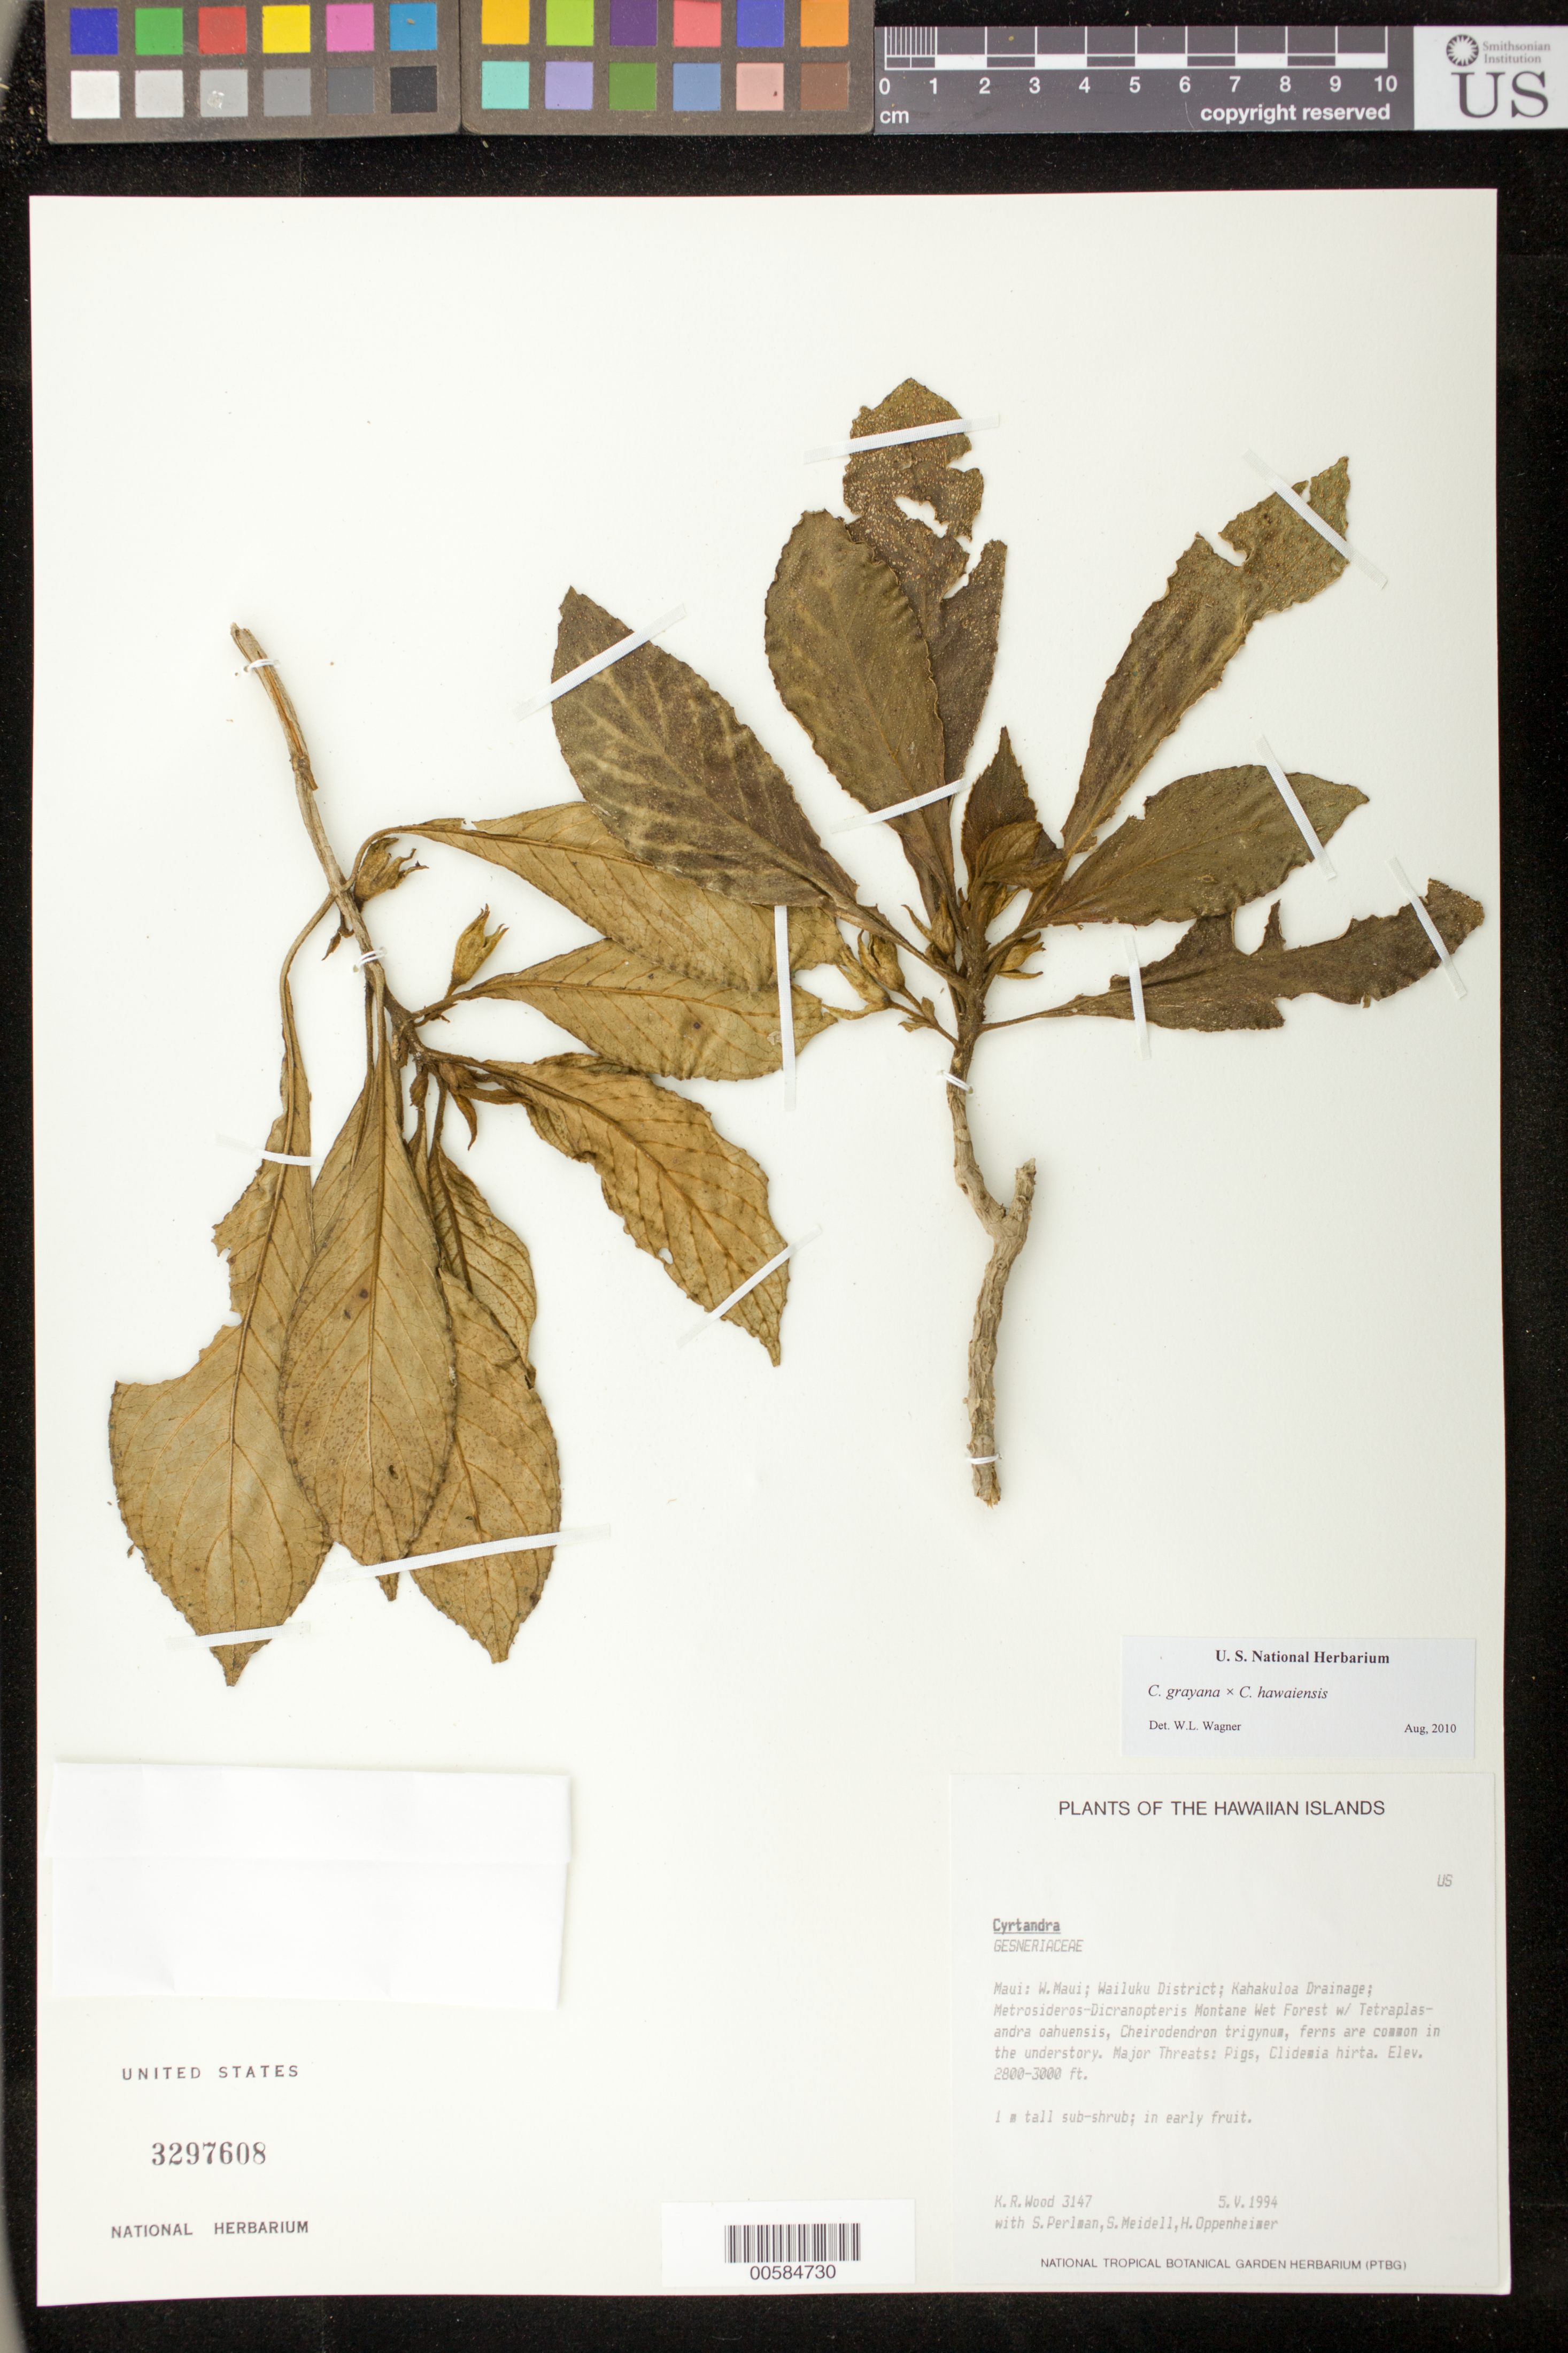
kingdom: Plantae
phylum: Tracheophyta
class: Magnoliopsida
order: Lamiales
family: Gesneriaceae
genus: Cyrtandra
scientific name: Cyrtandra grayana x C. hawaiensis C.B. Clarke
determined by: Wagner, W. L., (BOT), Smithsonian Institution - National Museum of Natural History (UNITED STATES)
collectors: K. R. Wood, S. P. Perlman, S. Meidell & H. Oppenheimer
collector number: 3147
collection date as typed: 5 May 1994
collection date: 1994-05-05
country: United States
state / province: Hawaii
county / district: Maui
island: Maui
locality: W Maui; Wailuku Dist; Kahakuloa Drainage.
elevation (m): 853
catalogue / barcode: US 3297608